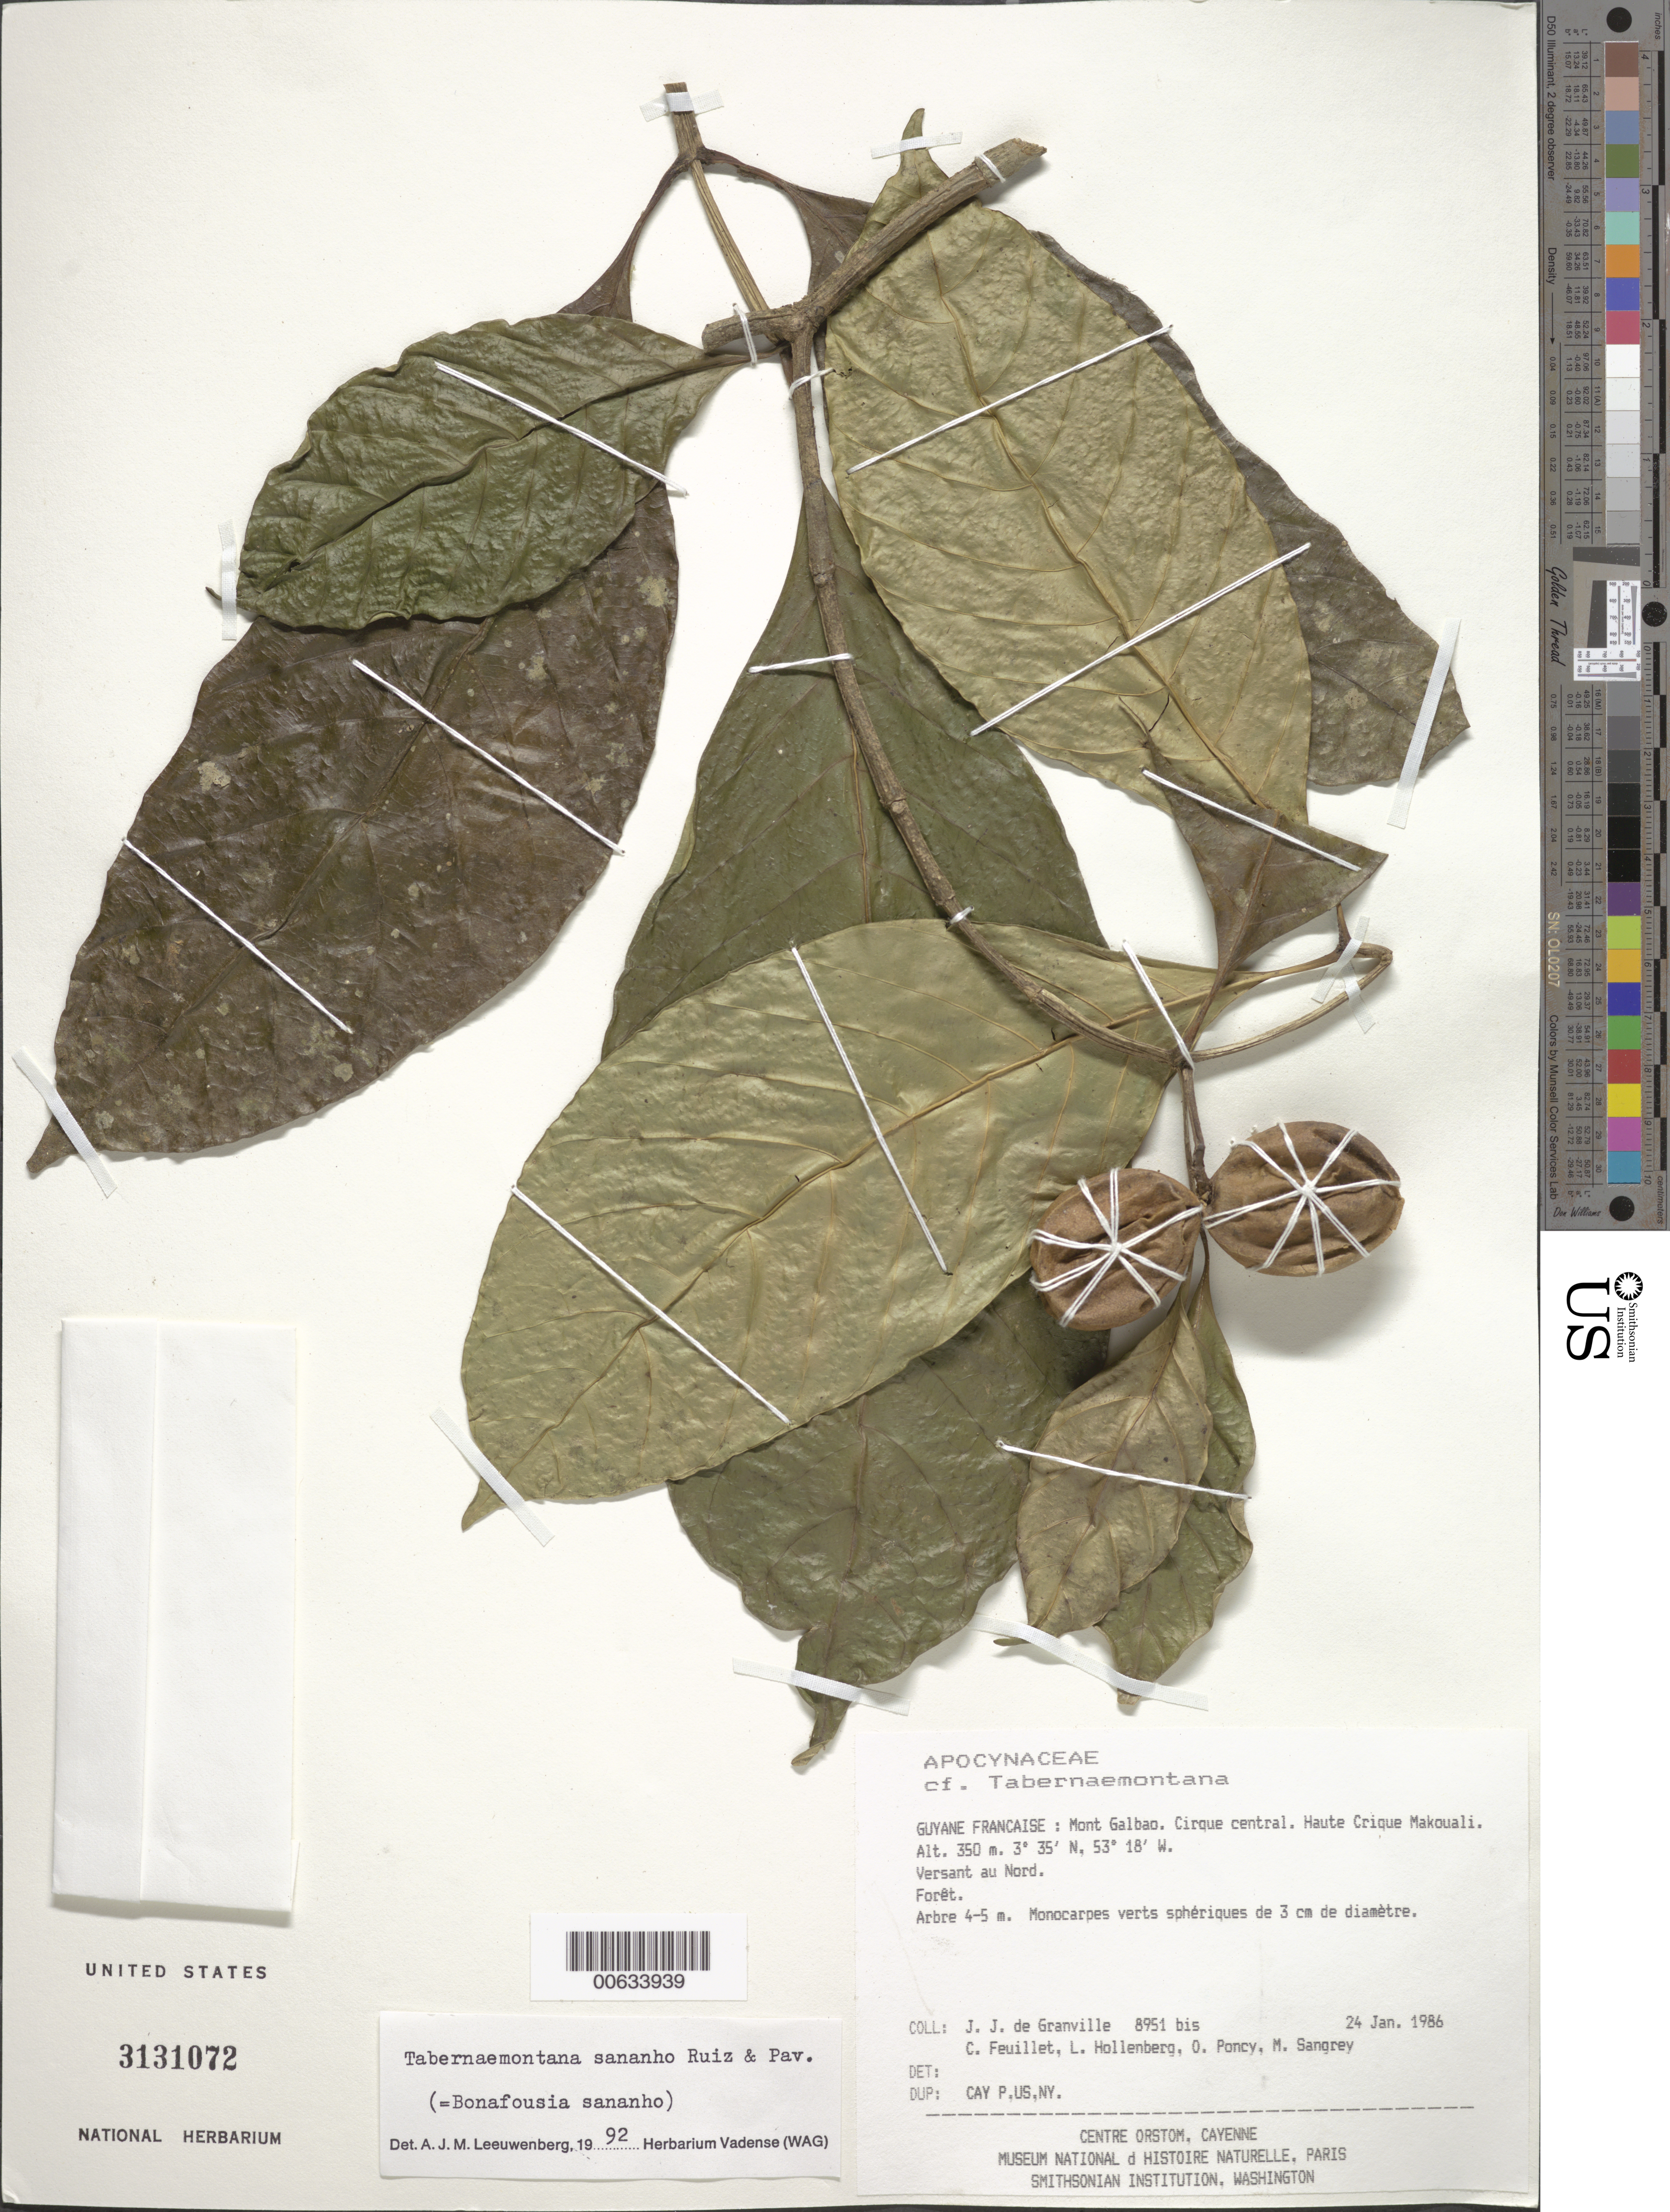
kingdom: Plantae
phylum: Tracheophyta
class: Magnoliopsida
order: Gentianales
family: Apocynaceae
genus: Tabernaemontana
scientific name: Tabernaemontana sananho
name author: Ruiz & Pav.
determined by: Leeuwenberg, A. J. M.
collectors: J.-J. de Granville, C. Feuillet, L. Hollenberg, O. Poncy & M. S. Sangrey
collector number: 8951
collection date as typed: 24-Jan-86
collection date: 1986-01-24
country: French Guiana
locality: Mont Galbao. Crique central. Haute Crique Makouali. Versant au Nord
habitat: Forêt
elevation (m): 350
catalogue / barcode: US 3131072